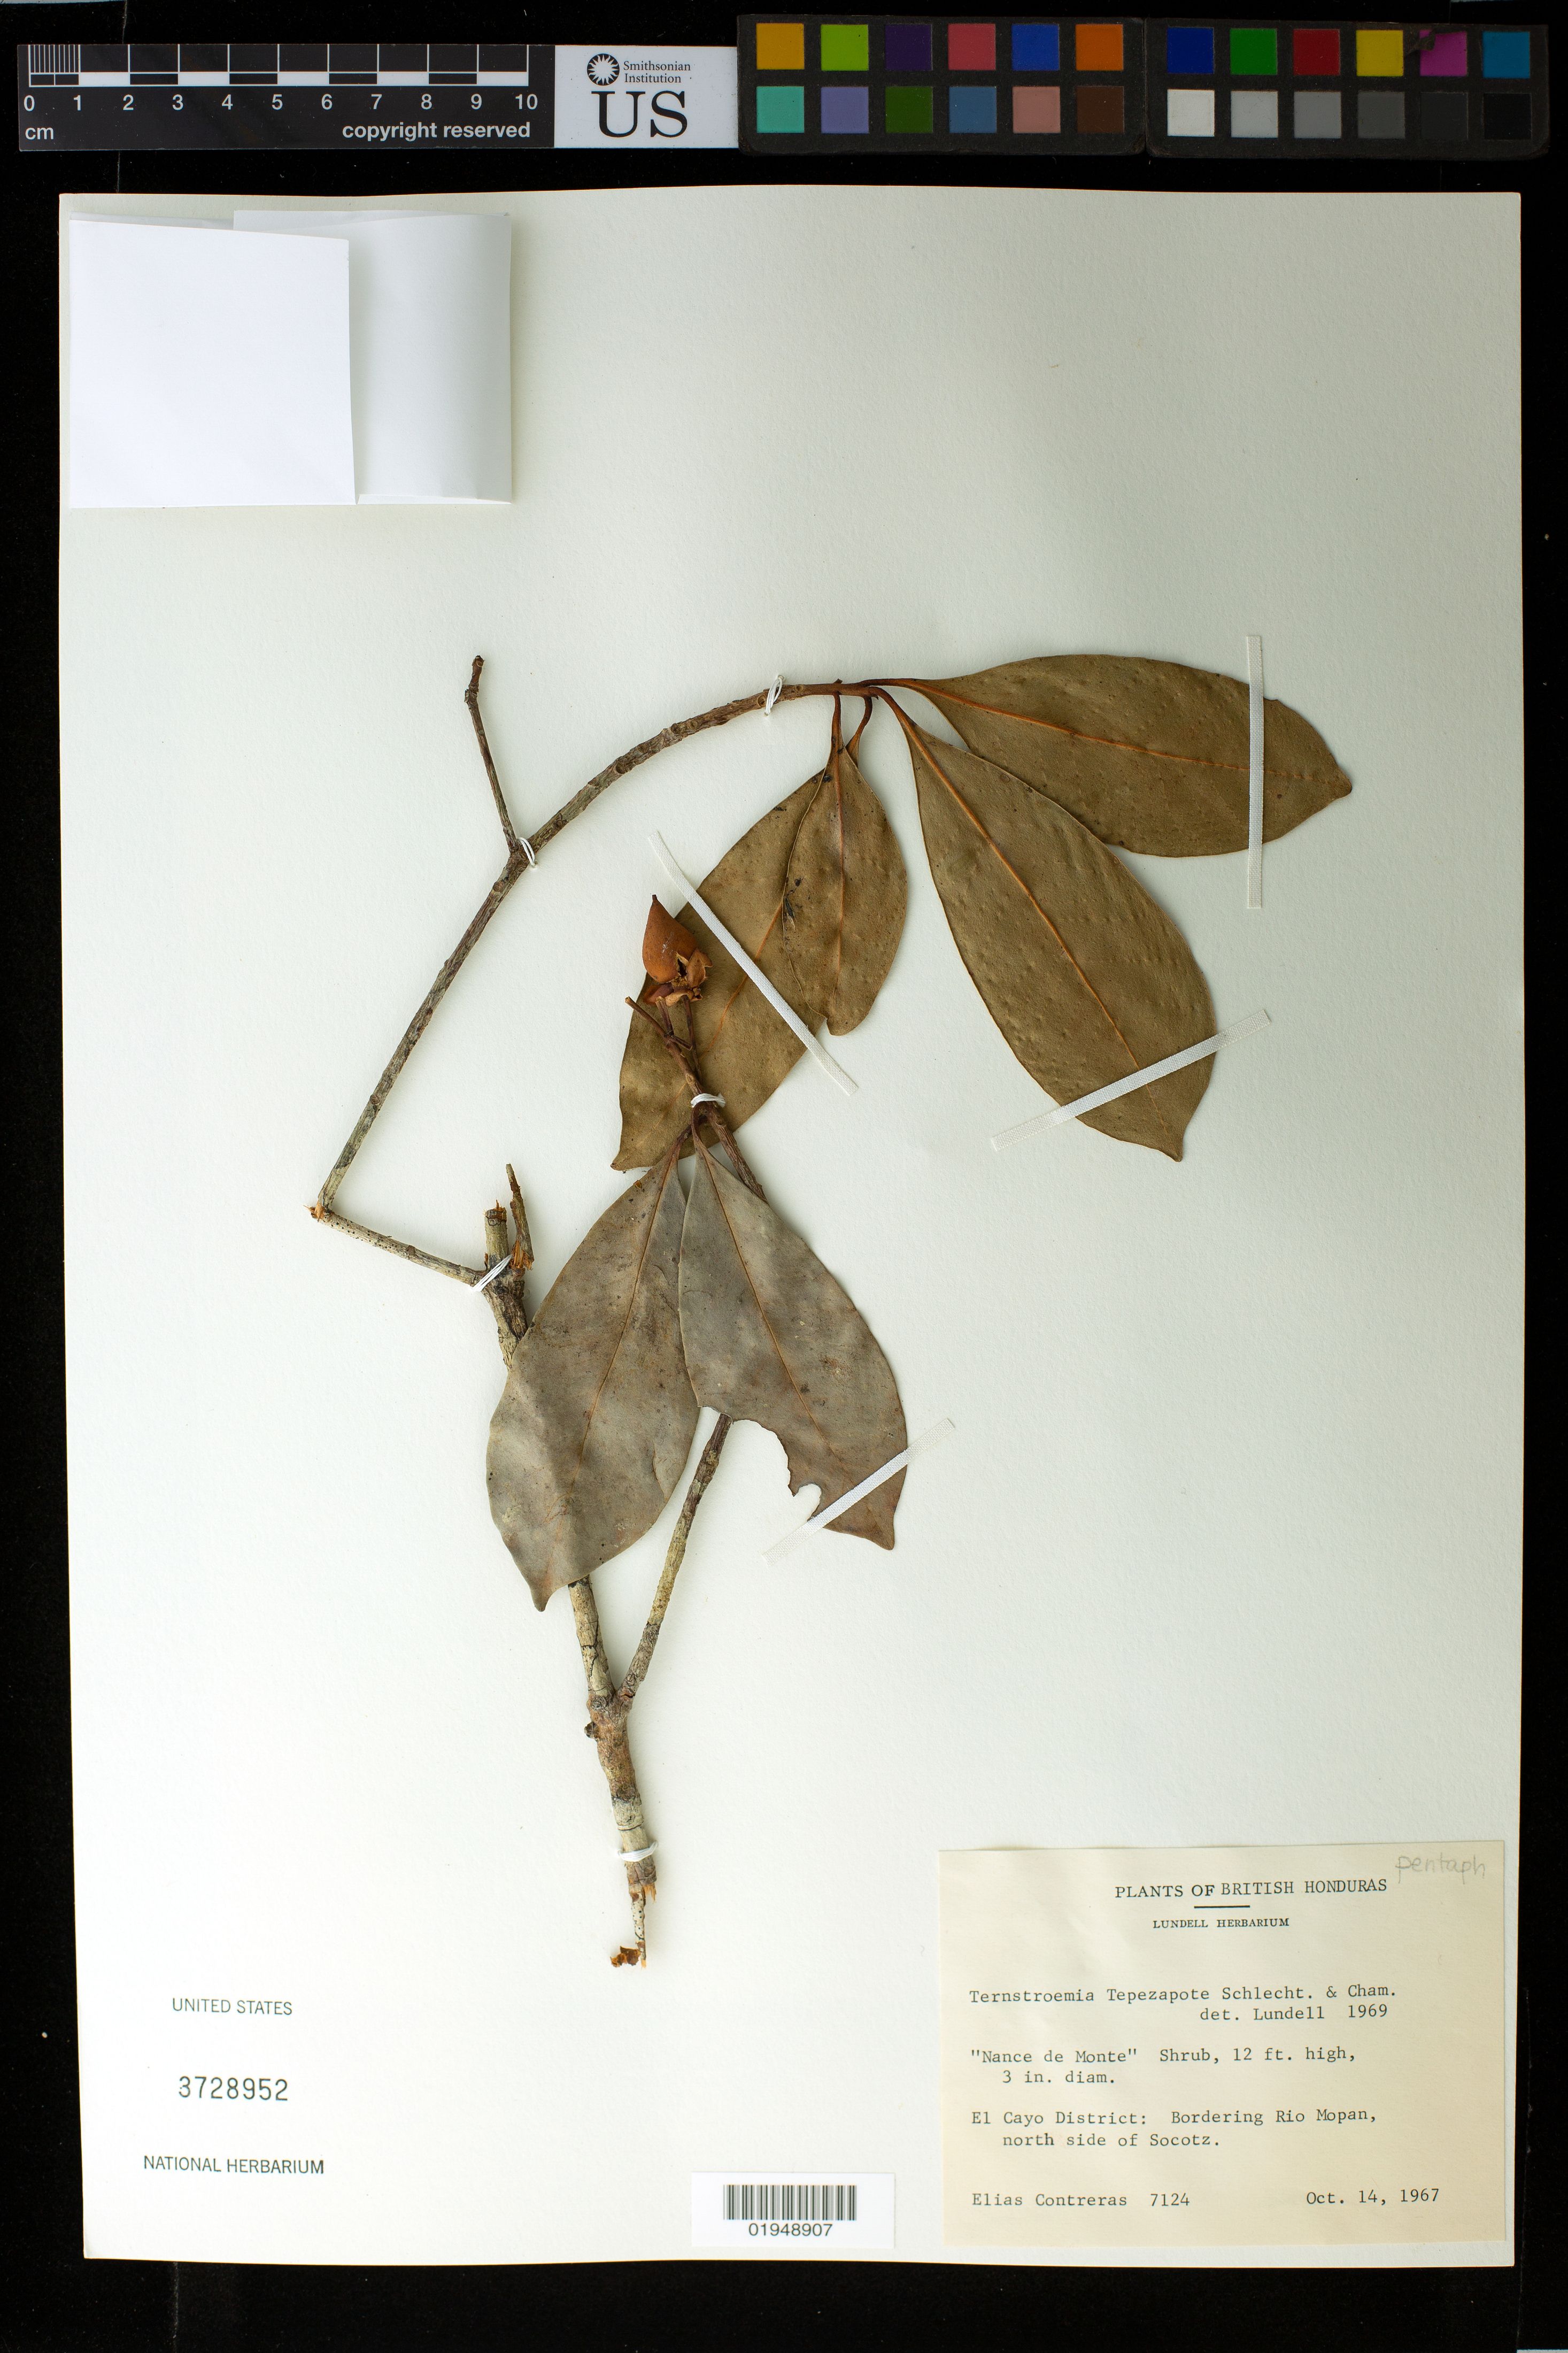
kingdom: Plantae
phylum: Tracheophyta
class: Magnoliopsida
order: Ericales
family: Pentaphylacaceae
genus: Ternstroemia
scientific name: Ternstroemia tepezapote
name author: Schltdl. & Cham.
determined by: Lundell, --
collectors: E. Contreras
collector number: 7124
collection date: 1967-10-14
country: Belize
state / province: Cayo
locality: British Honduras: El Cayo District, bordering Rio Mopan, north side of Socotz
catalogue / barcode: US 3728952